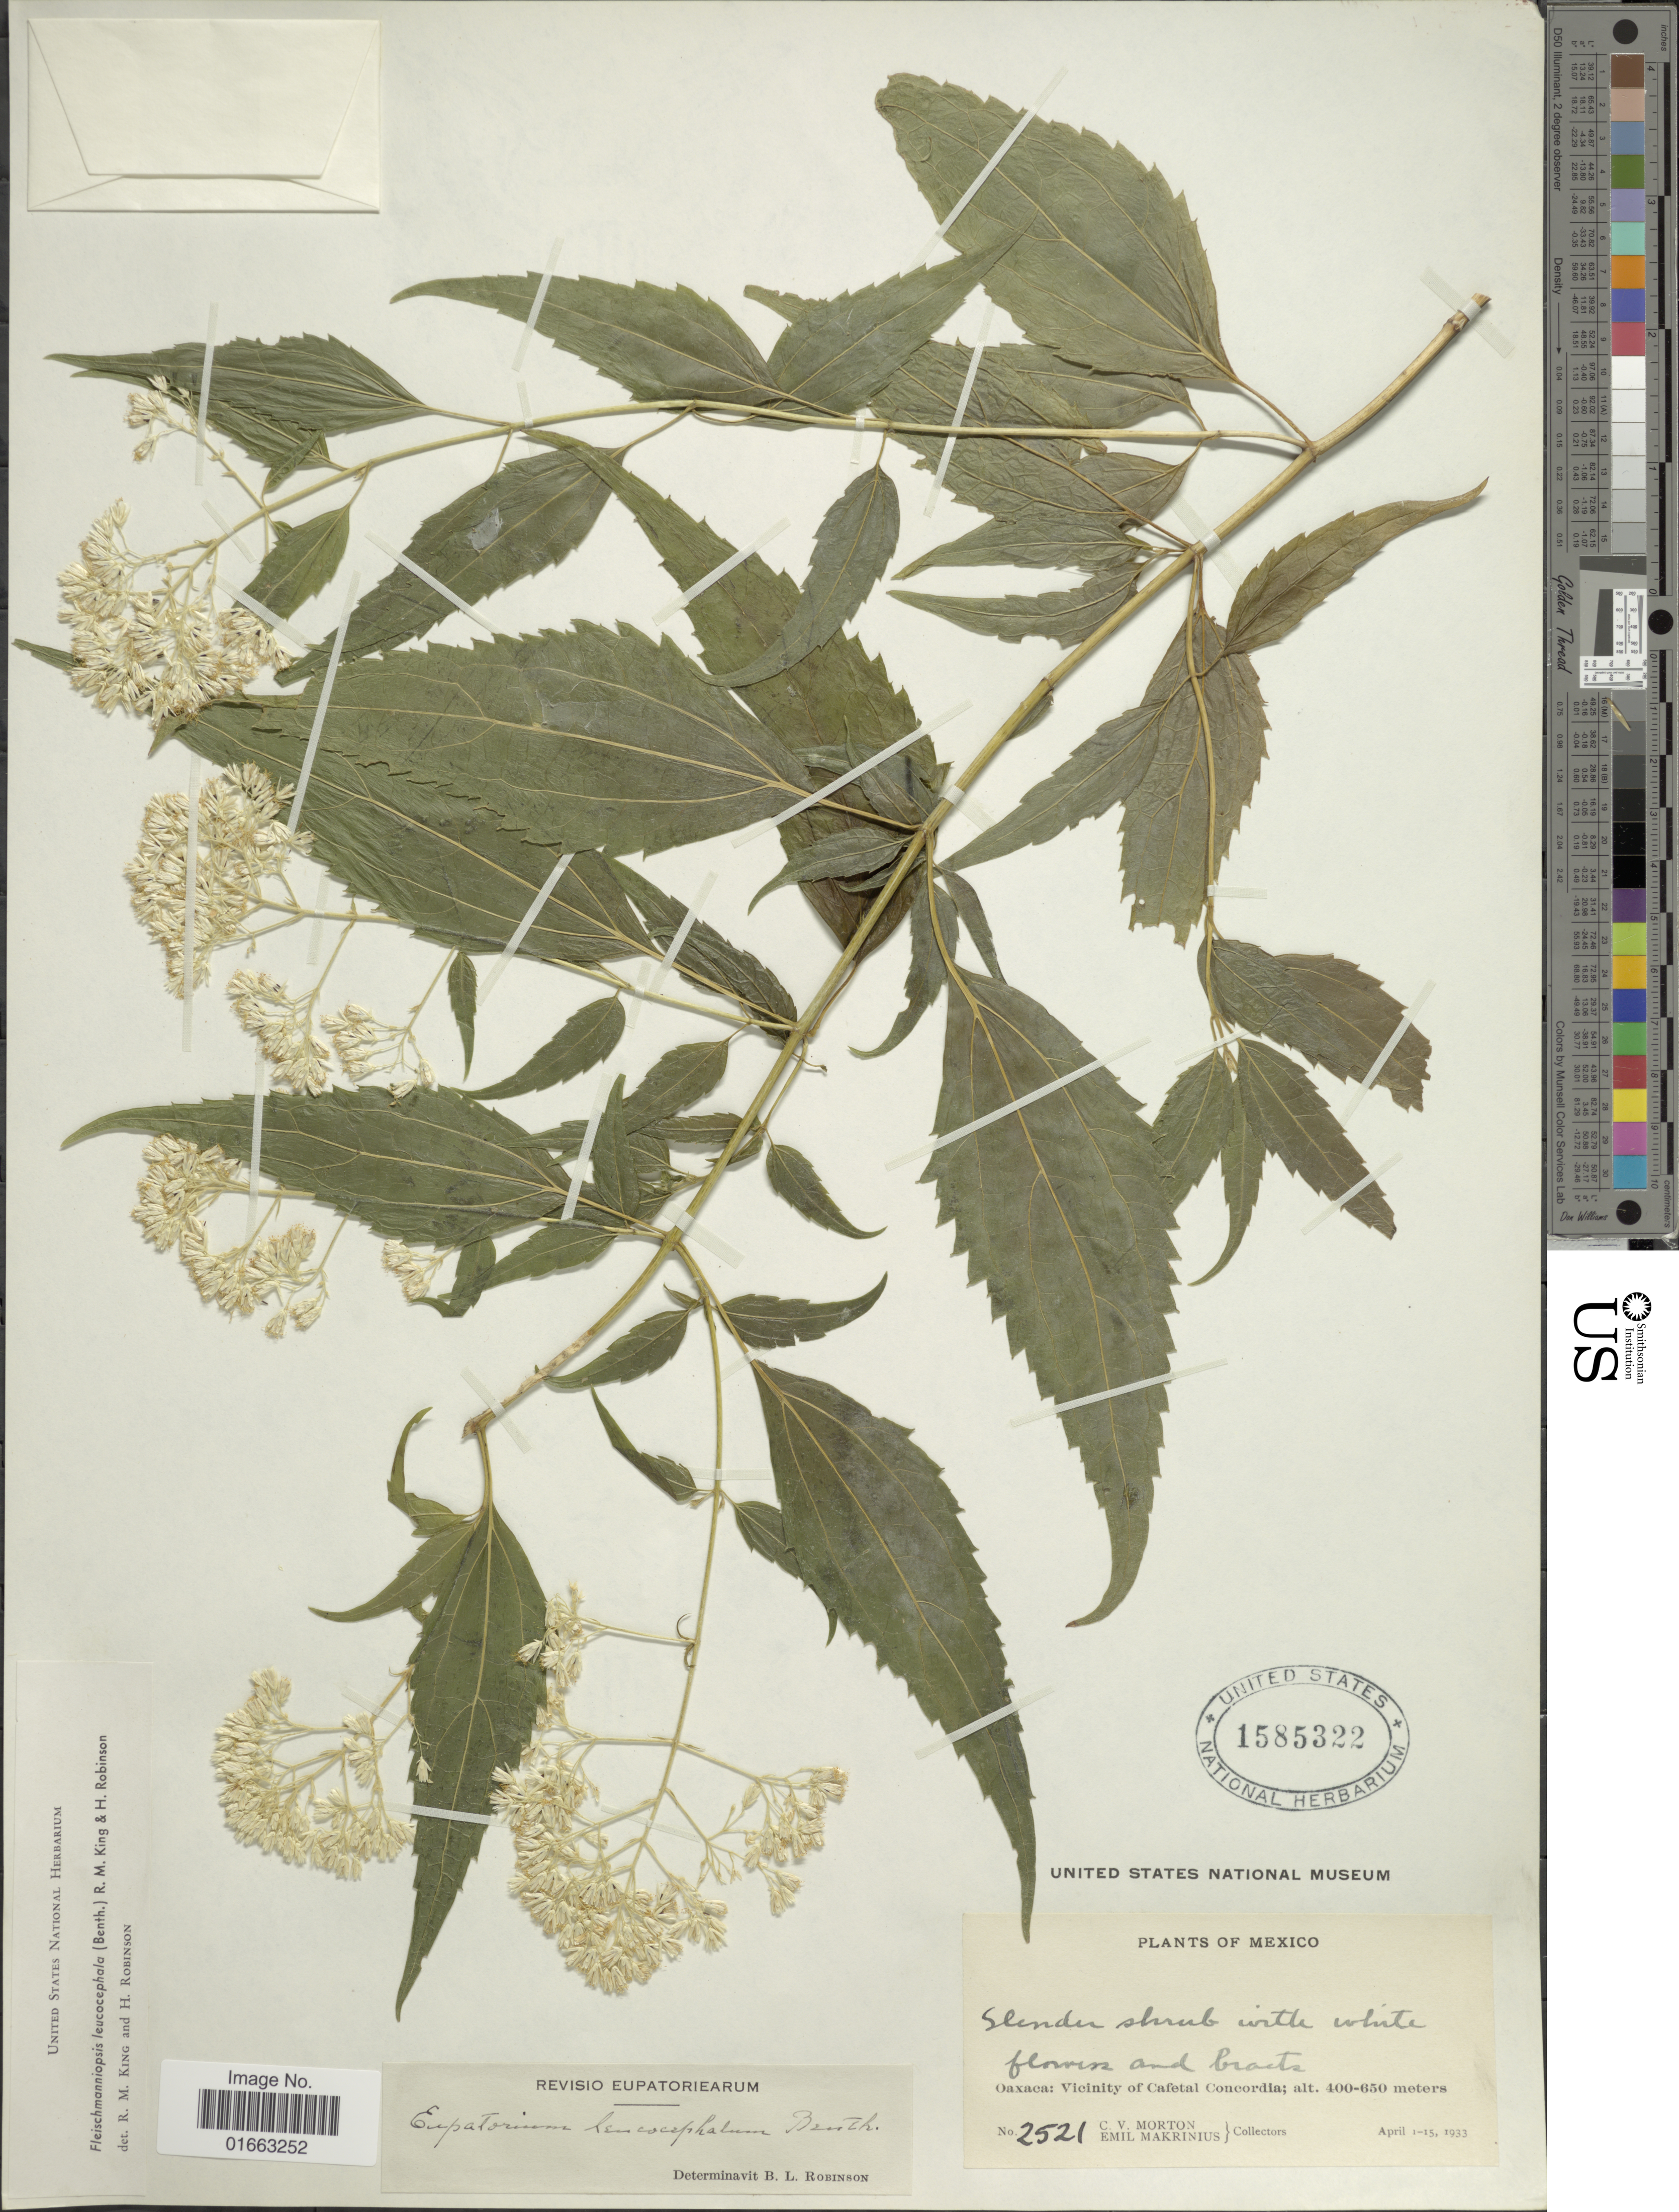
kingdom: Plantae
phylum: Tracheophyta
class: Magnoliopsida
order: Asterales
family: Asteraceae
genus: Fleischmanniopsis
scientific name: Fleischmanniopsis leucocephala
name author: (Benth.) R.M. King & H. Rob.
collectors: C. V. Morton & E. Makrinius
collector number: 2521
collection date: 1933-04-01/1933-04-15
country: Mexico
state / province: Oaxaca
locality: Vicinity of Cafetal Concordia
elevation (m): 400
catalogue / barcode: US 1585322